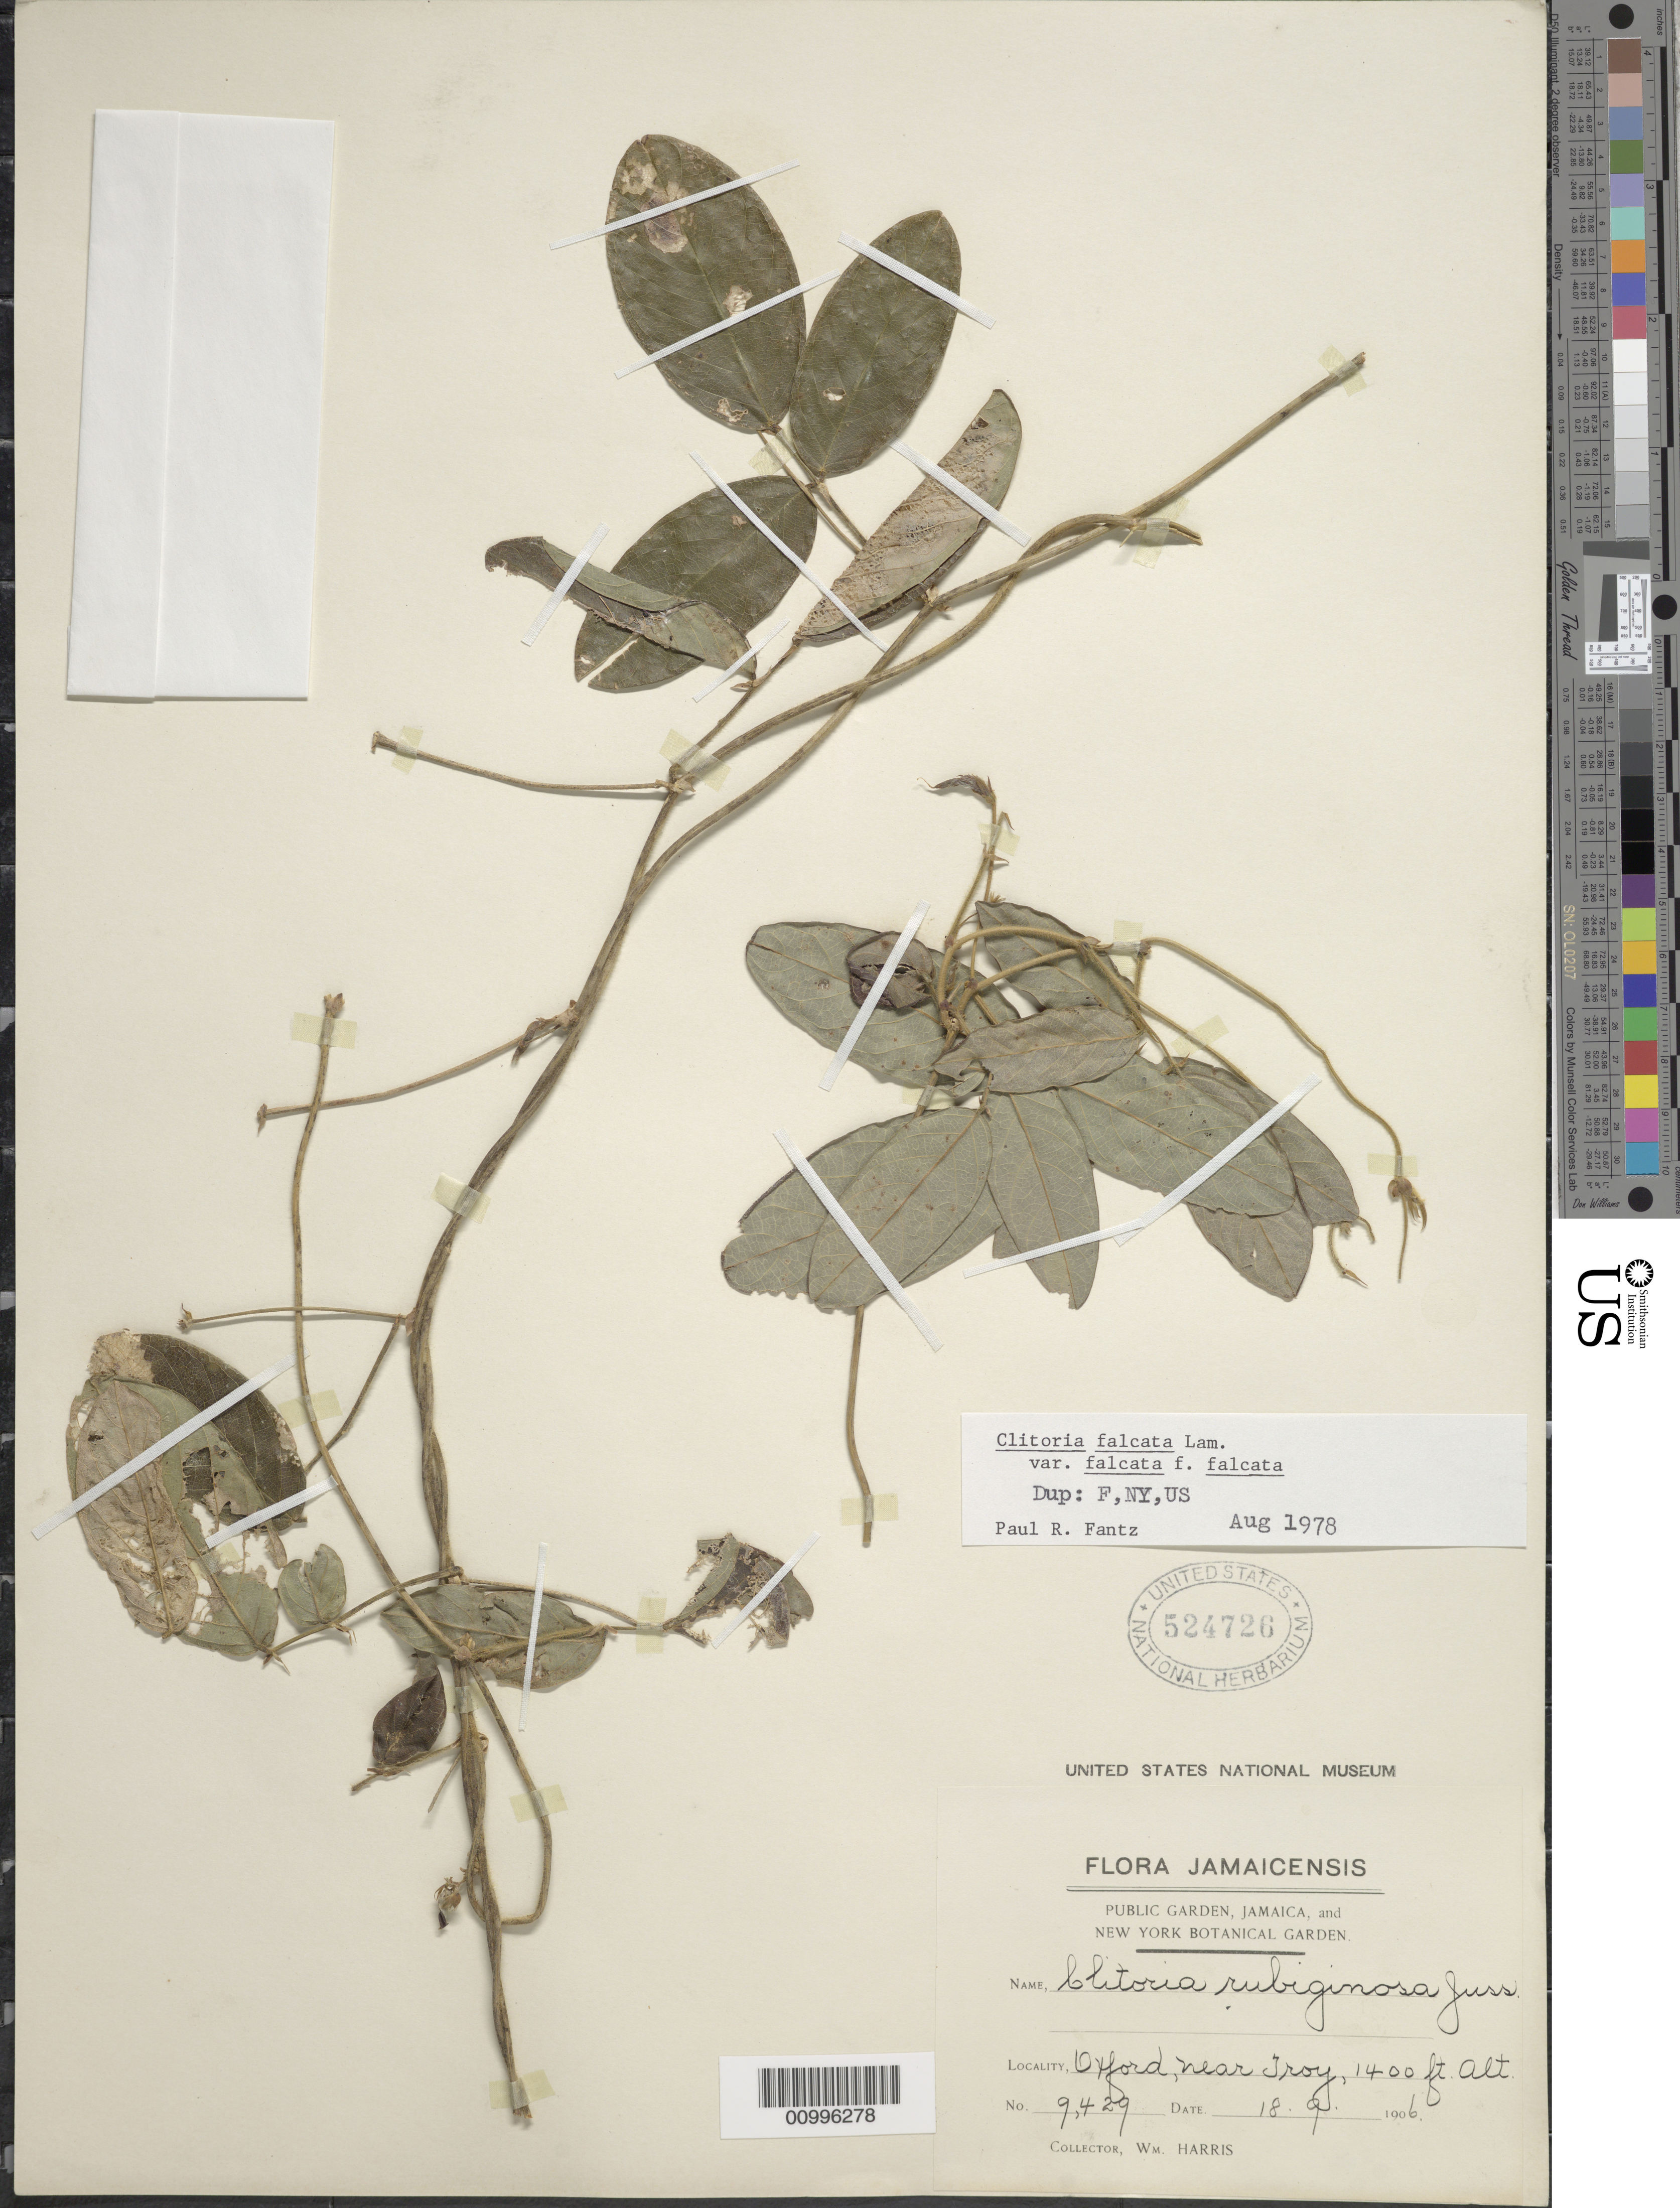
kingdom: Plantae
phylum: Tracheophyta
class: Magnoliopsida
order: Fabales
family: Fabaceae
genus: Clitoria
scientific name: Clitoria rubiginosa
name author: Juss.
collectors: W. H. Harris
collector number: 9429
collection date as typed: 18 Sep 1906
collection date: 1906-09-18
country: Jamaica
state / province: Manchester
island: Jamaica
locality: Oxford, near Troy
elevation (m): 427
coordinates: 0 N, 0 E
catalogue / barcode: US 524726